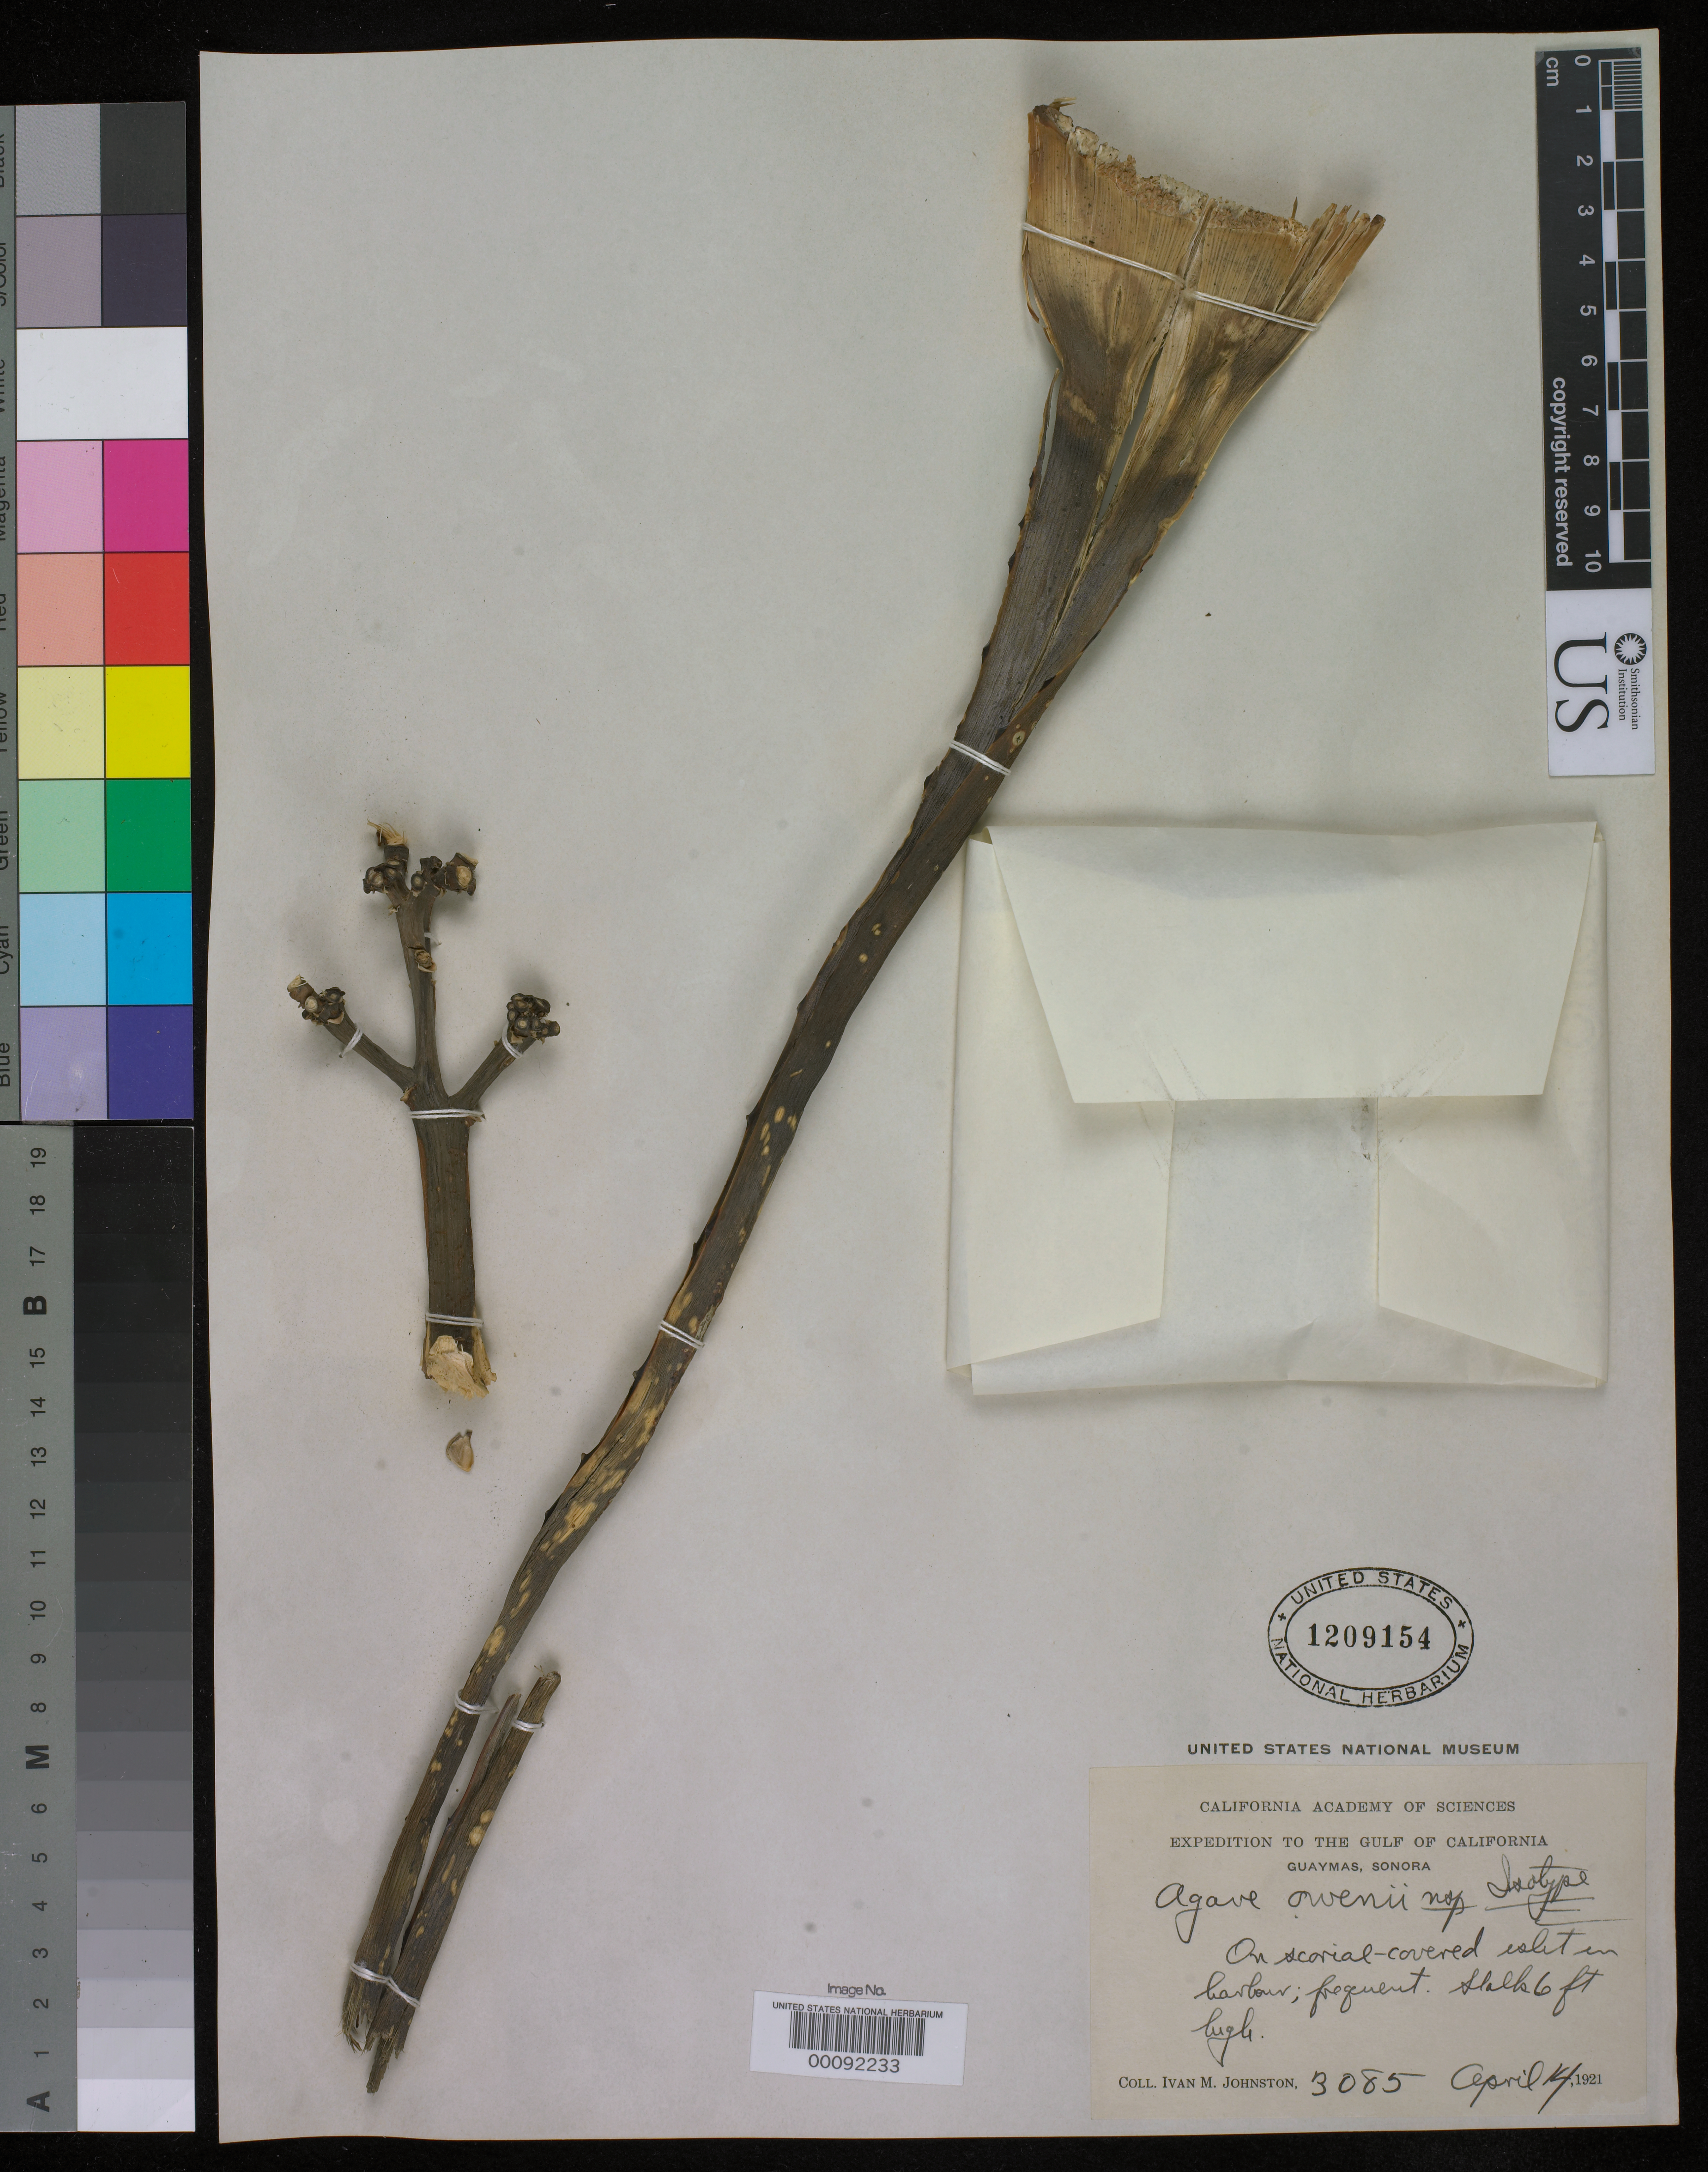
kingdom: Plantae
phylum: Tracheophyta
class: Liliopsida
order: Asparagales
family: Asparagaceae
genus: Agave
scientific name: Agave owenii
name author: I.M. Johnst.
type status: Isotype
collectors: I.M. Johnston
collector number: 3085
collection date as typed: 14 Apr 1921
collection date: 1921-04-14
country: Mexico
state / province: Sonora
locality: Guaymas Harbor.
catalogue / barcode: US 1209154